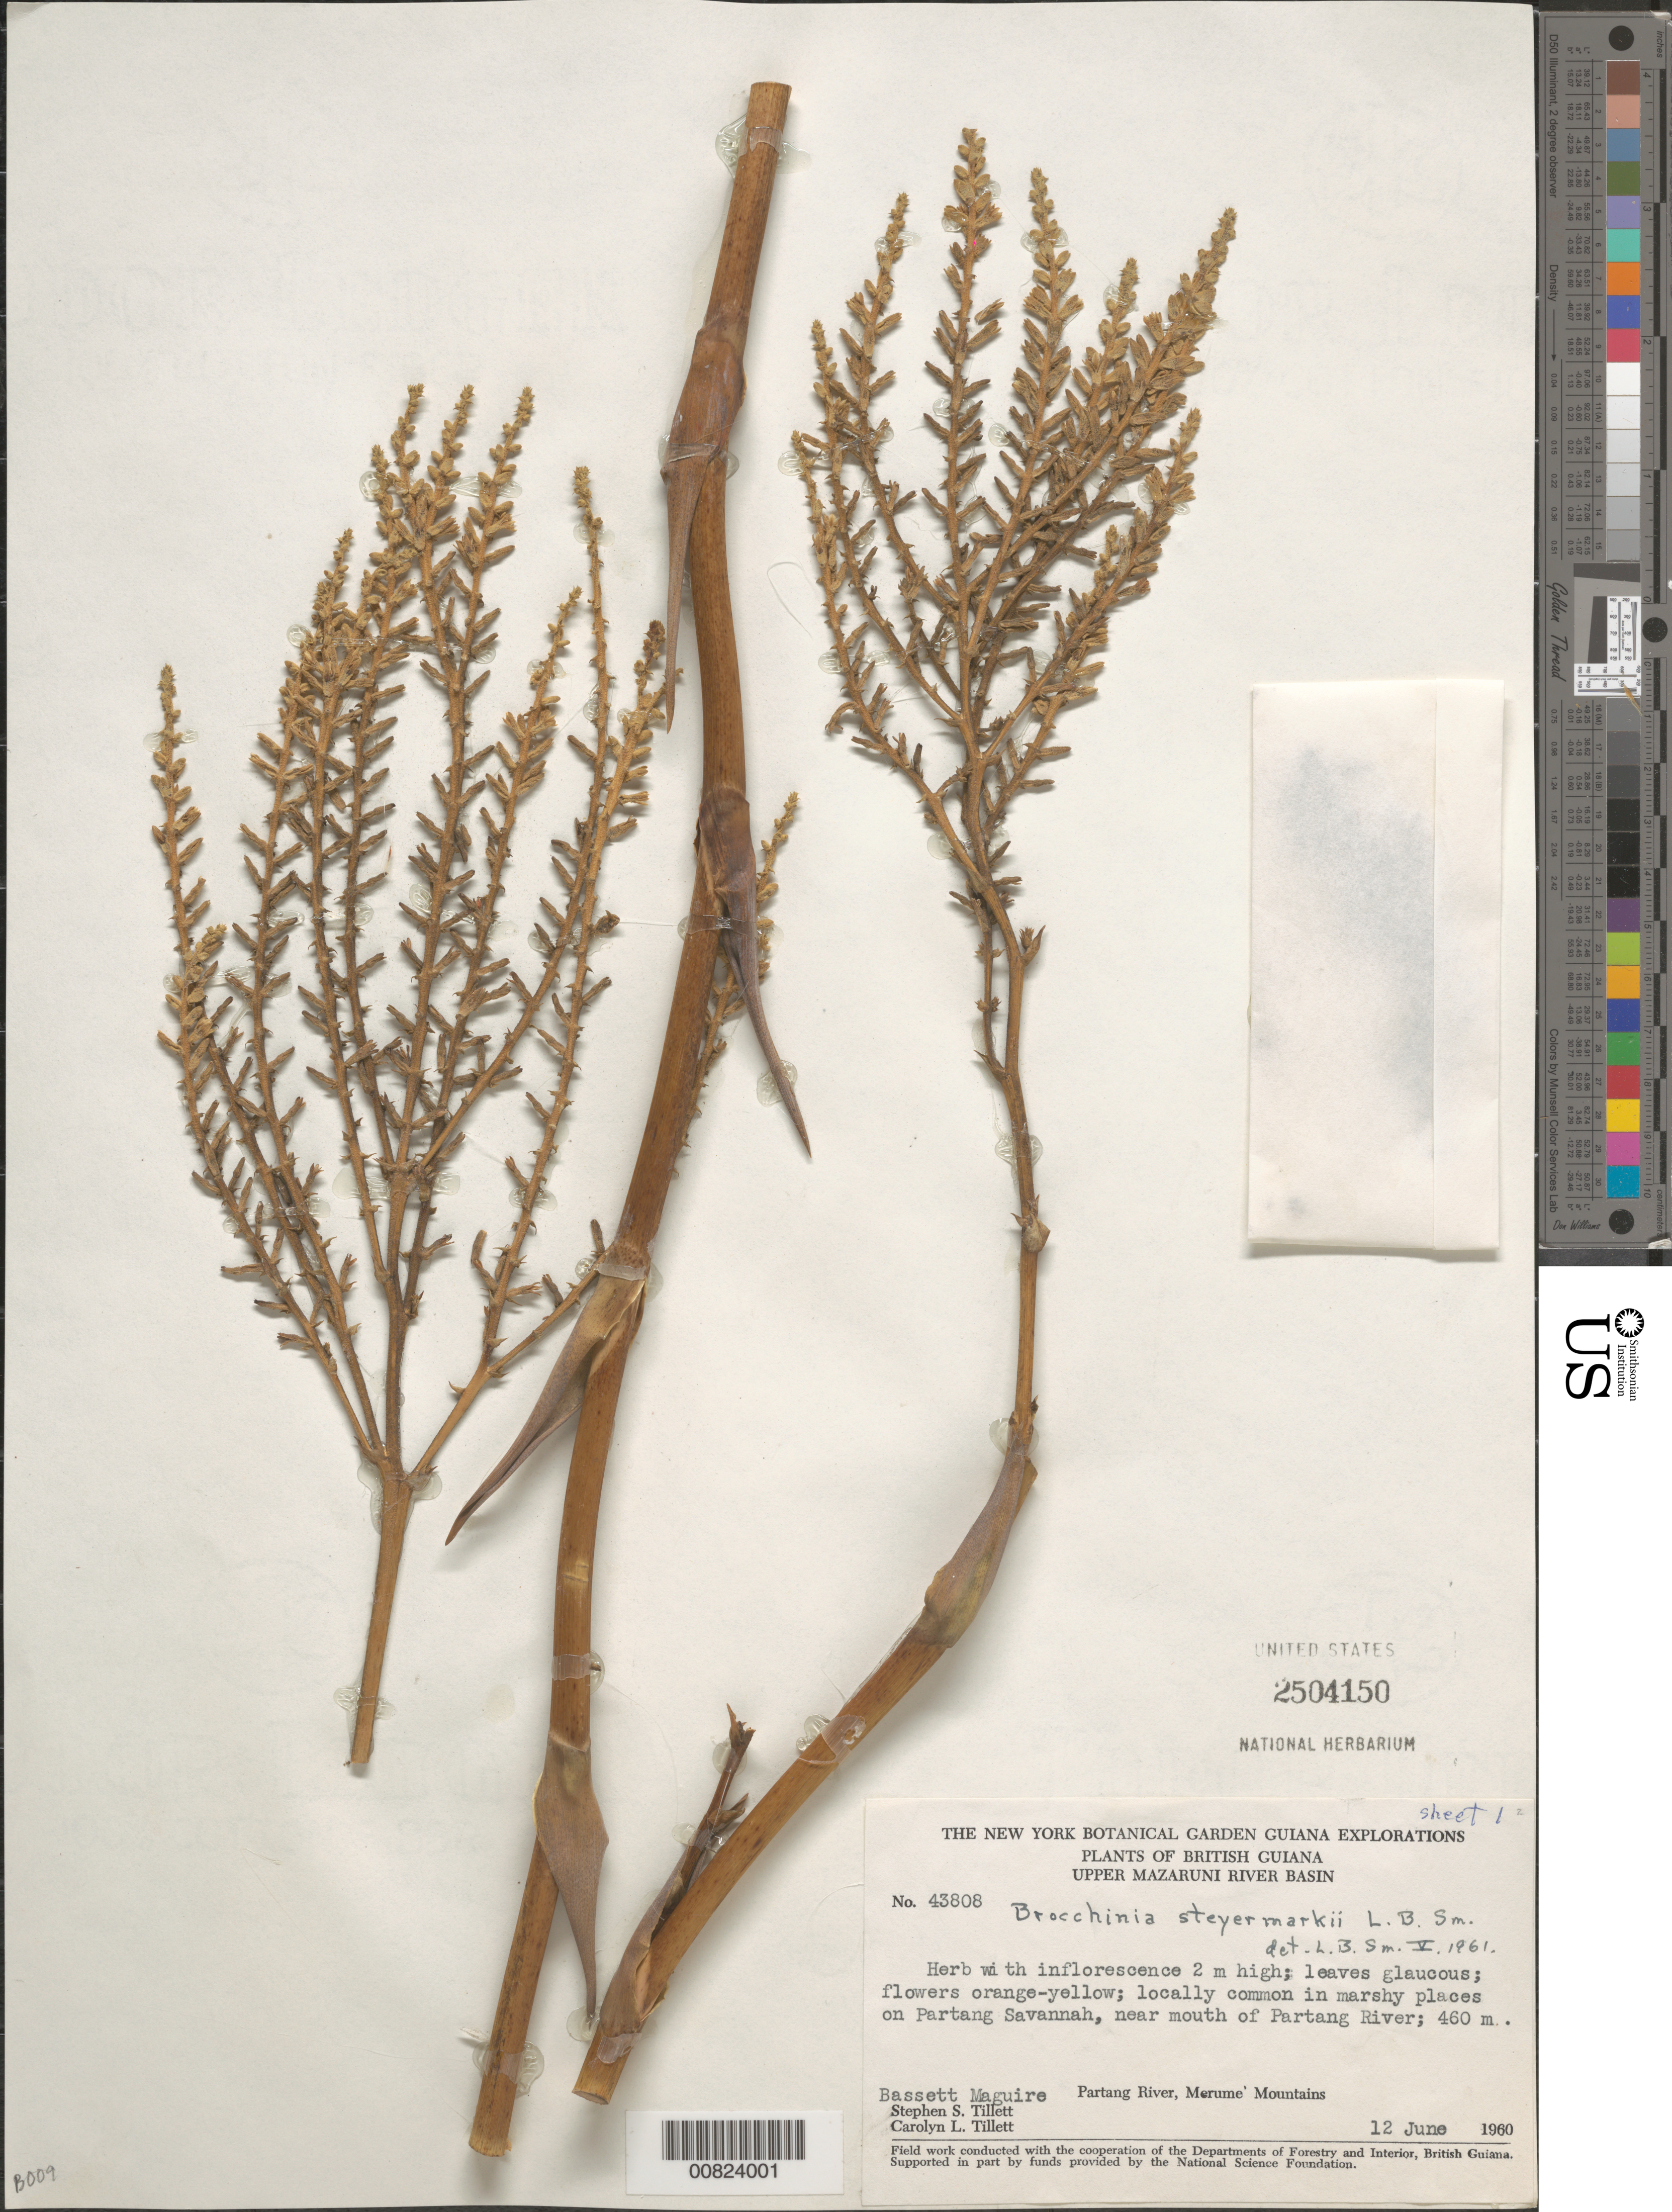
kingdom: Plantae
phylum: Tracheophyta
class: Liliopsida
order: Poales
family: Bromeliaceae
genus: Brocchinia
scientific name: Brocchinia steyermarkii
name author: L.B. Sm.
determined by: Smith, Lyman B., (US), NMNH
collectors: B. Maguire, S. S. Tillett & C. L. Tillett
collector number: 43808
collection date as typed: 12-Jun-60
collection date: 1960-06-12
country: Guyana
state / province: Cuyuni-Mazaruni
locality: Partang Savanna, near mouth of Partang River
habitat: Savanna near mouth of river; in marshy places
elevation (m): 460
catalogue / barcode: US 2504150